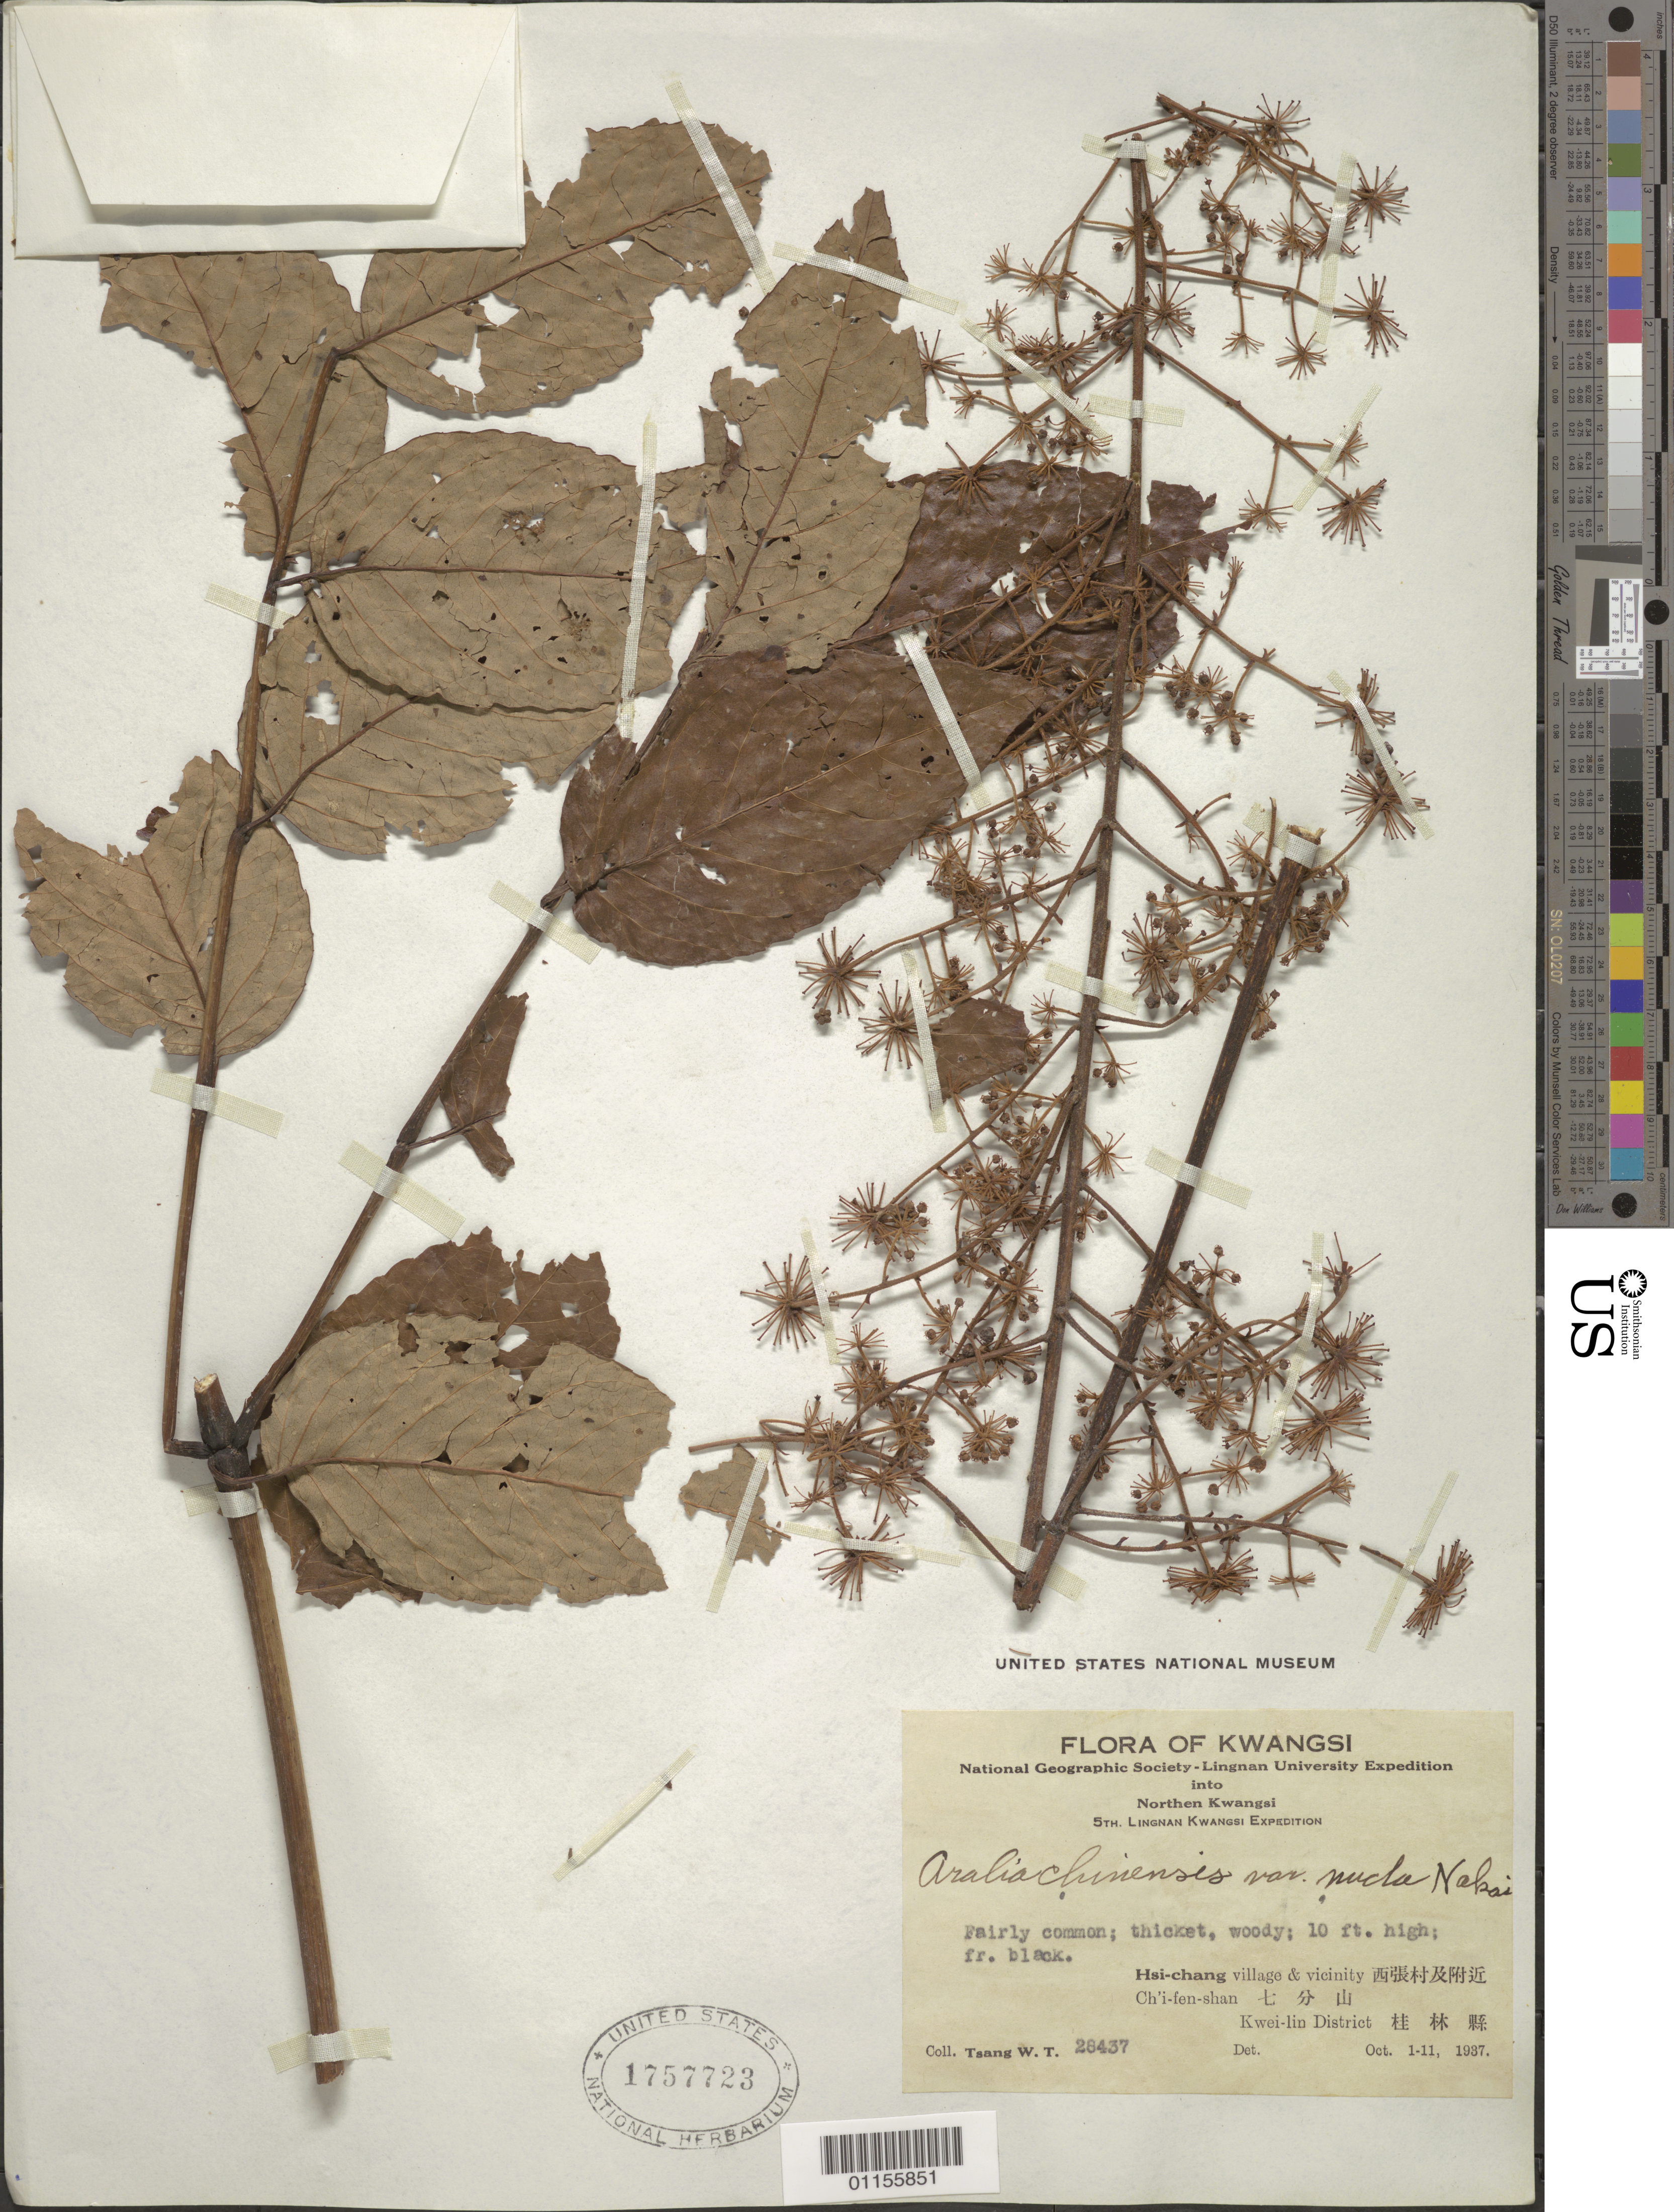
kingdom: Plantae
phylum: Tracheophyta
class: Magnoliopsida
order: Apiales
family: Araliaceae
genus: Aralia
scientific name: Aralia chinensis var. nuda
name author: Nakai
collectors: W. T. Tsang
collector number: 28437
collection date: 1937-10-01/1937-10-11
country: China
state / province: Guangxi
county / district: Kwei-Iin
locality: Hsi-chang village and vicinity. Ch'i-fen-shan.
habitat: Fairly common, thicket, woody.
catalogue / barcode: US 1757723